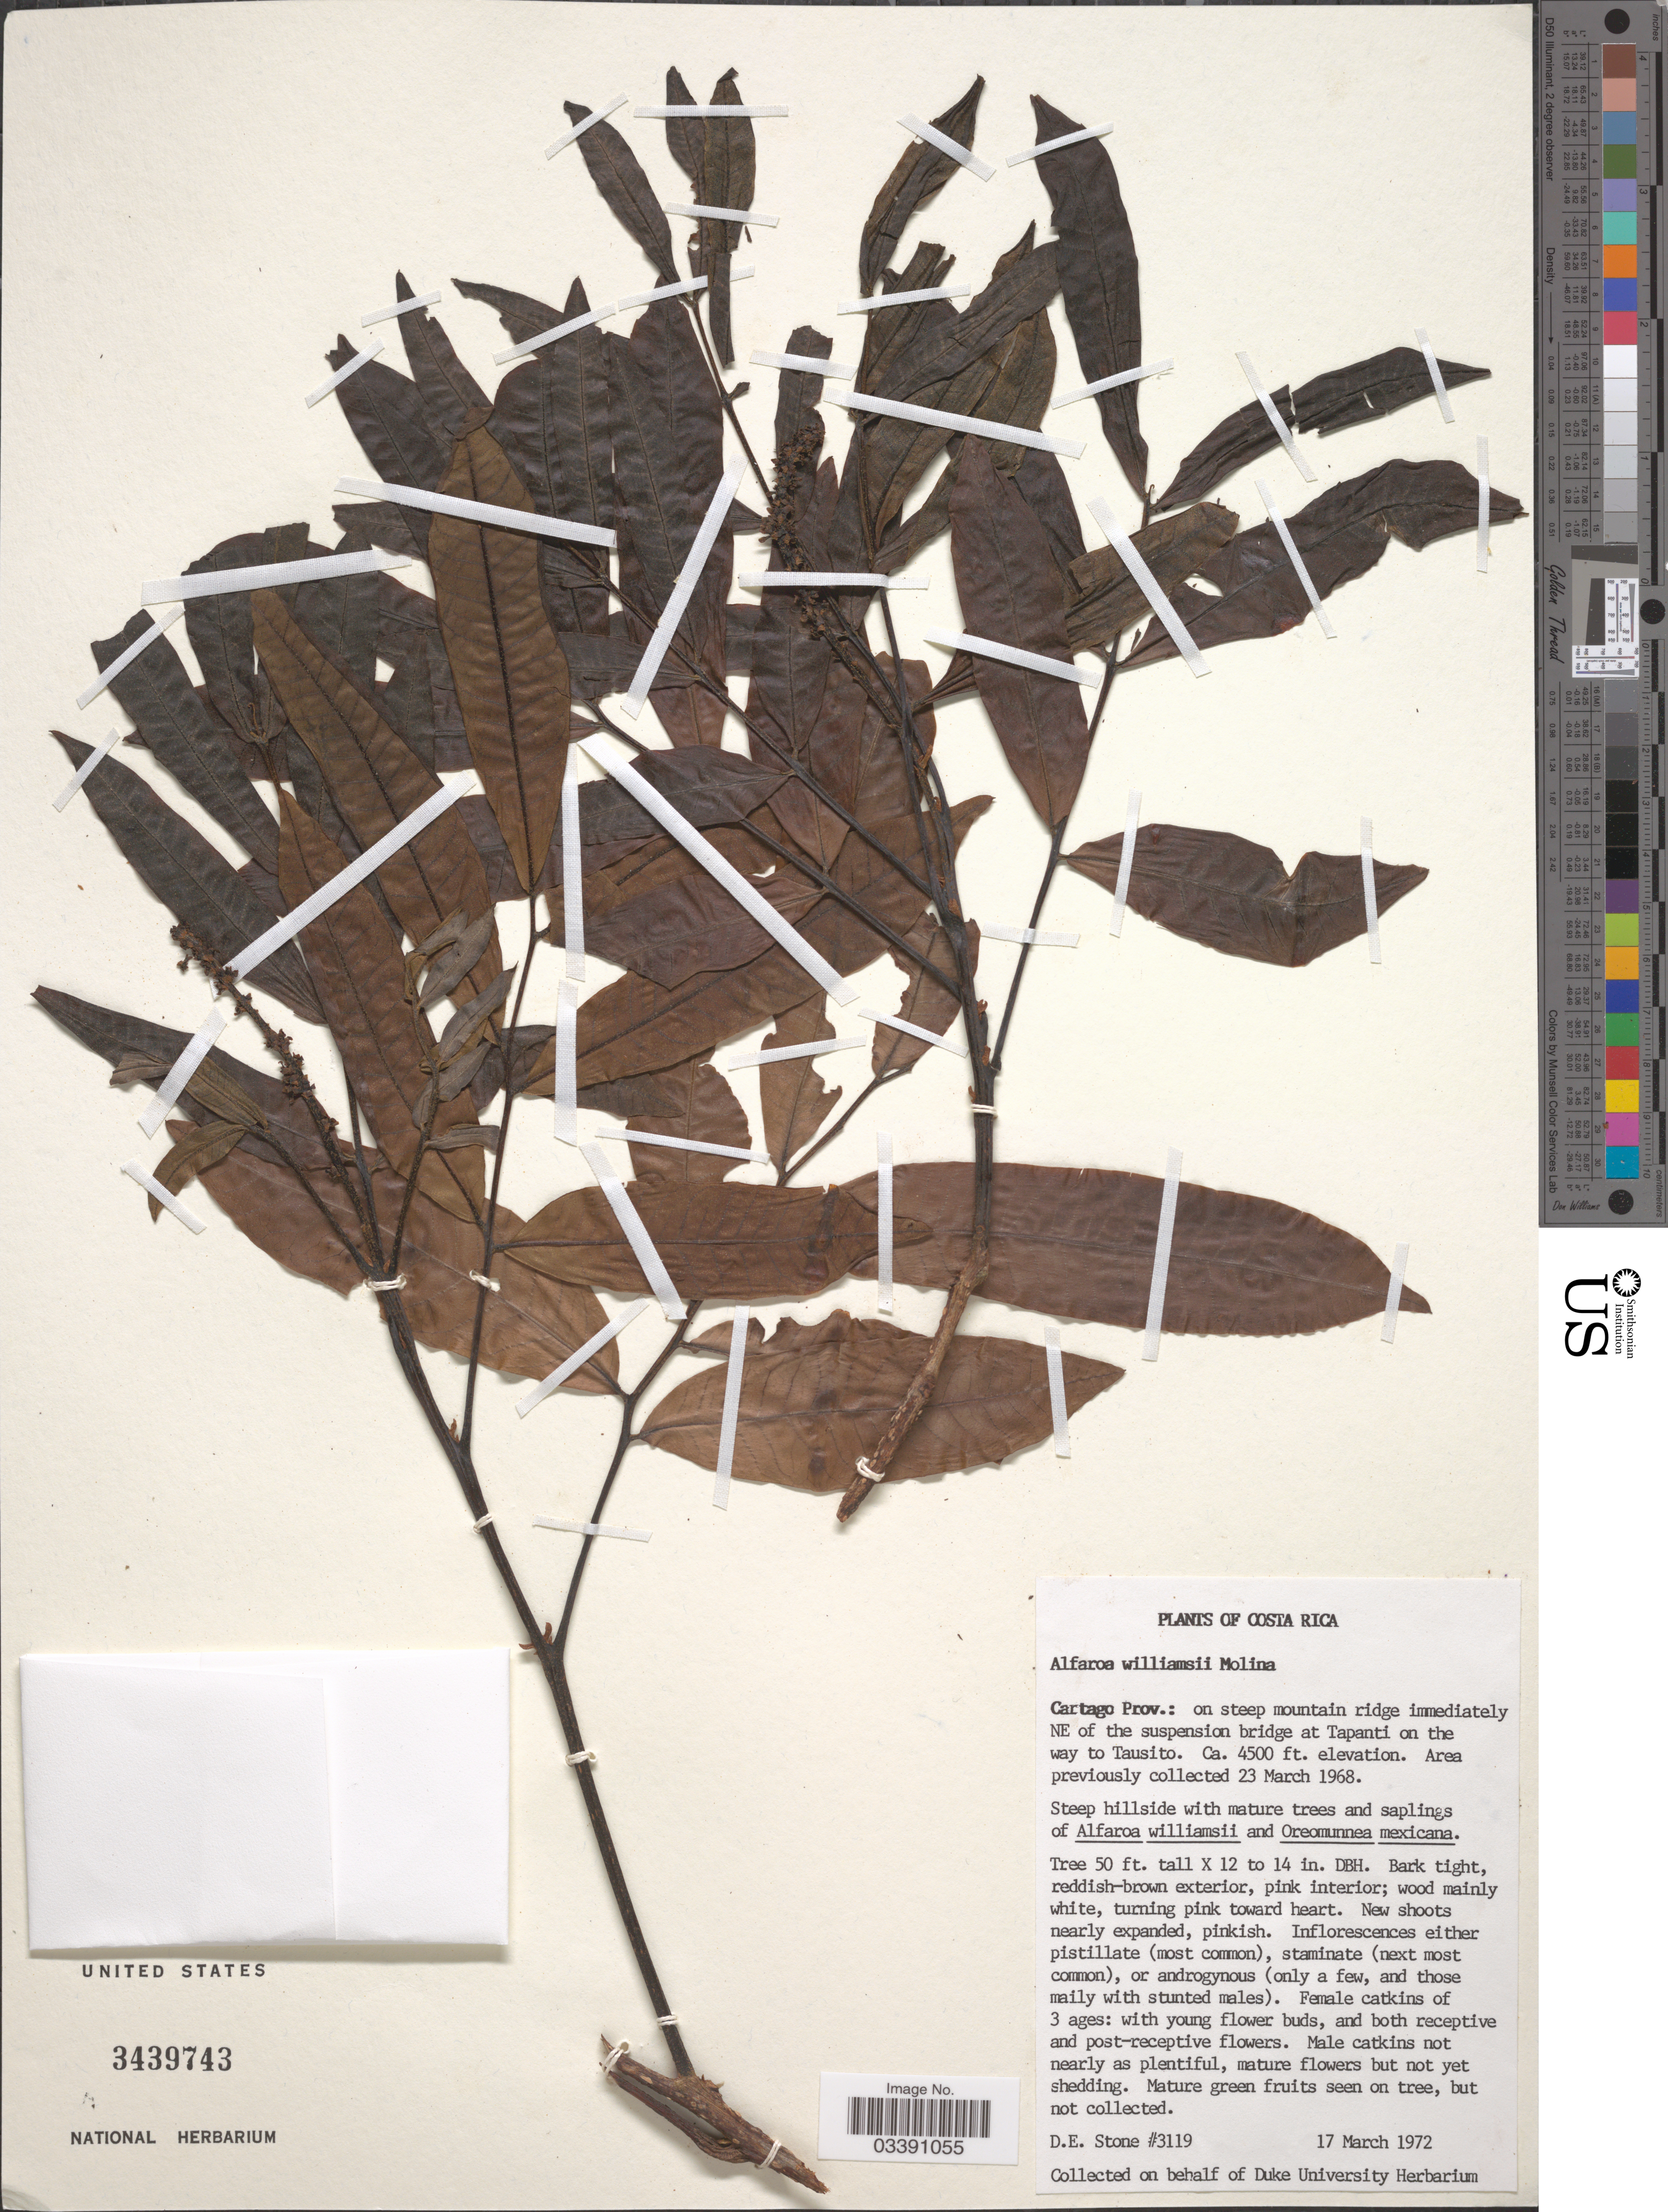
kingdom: Plantae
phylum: Tracheophyta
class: Magnoliopsida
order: Fagales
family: Juglandaceae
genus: Alfaroa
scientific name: Alfaroa williamsii subsp. williamsii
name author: Ant. Molina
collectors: D. E. Stone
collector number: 3119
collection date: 1972-03-17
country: Costa Rica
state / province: Cartago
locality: On steep mountain ridge immediately NE of the suspension bridge at Tapanti on the way to Tausito.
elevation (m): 1372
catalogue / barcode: US 3439743